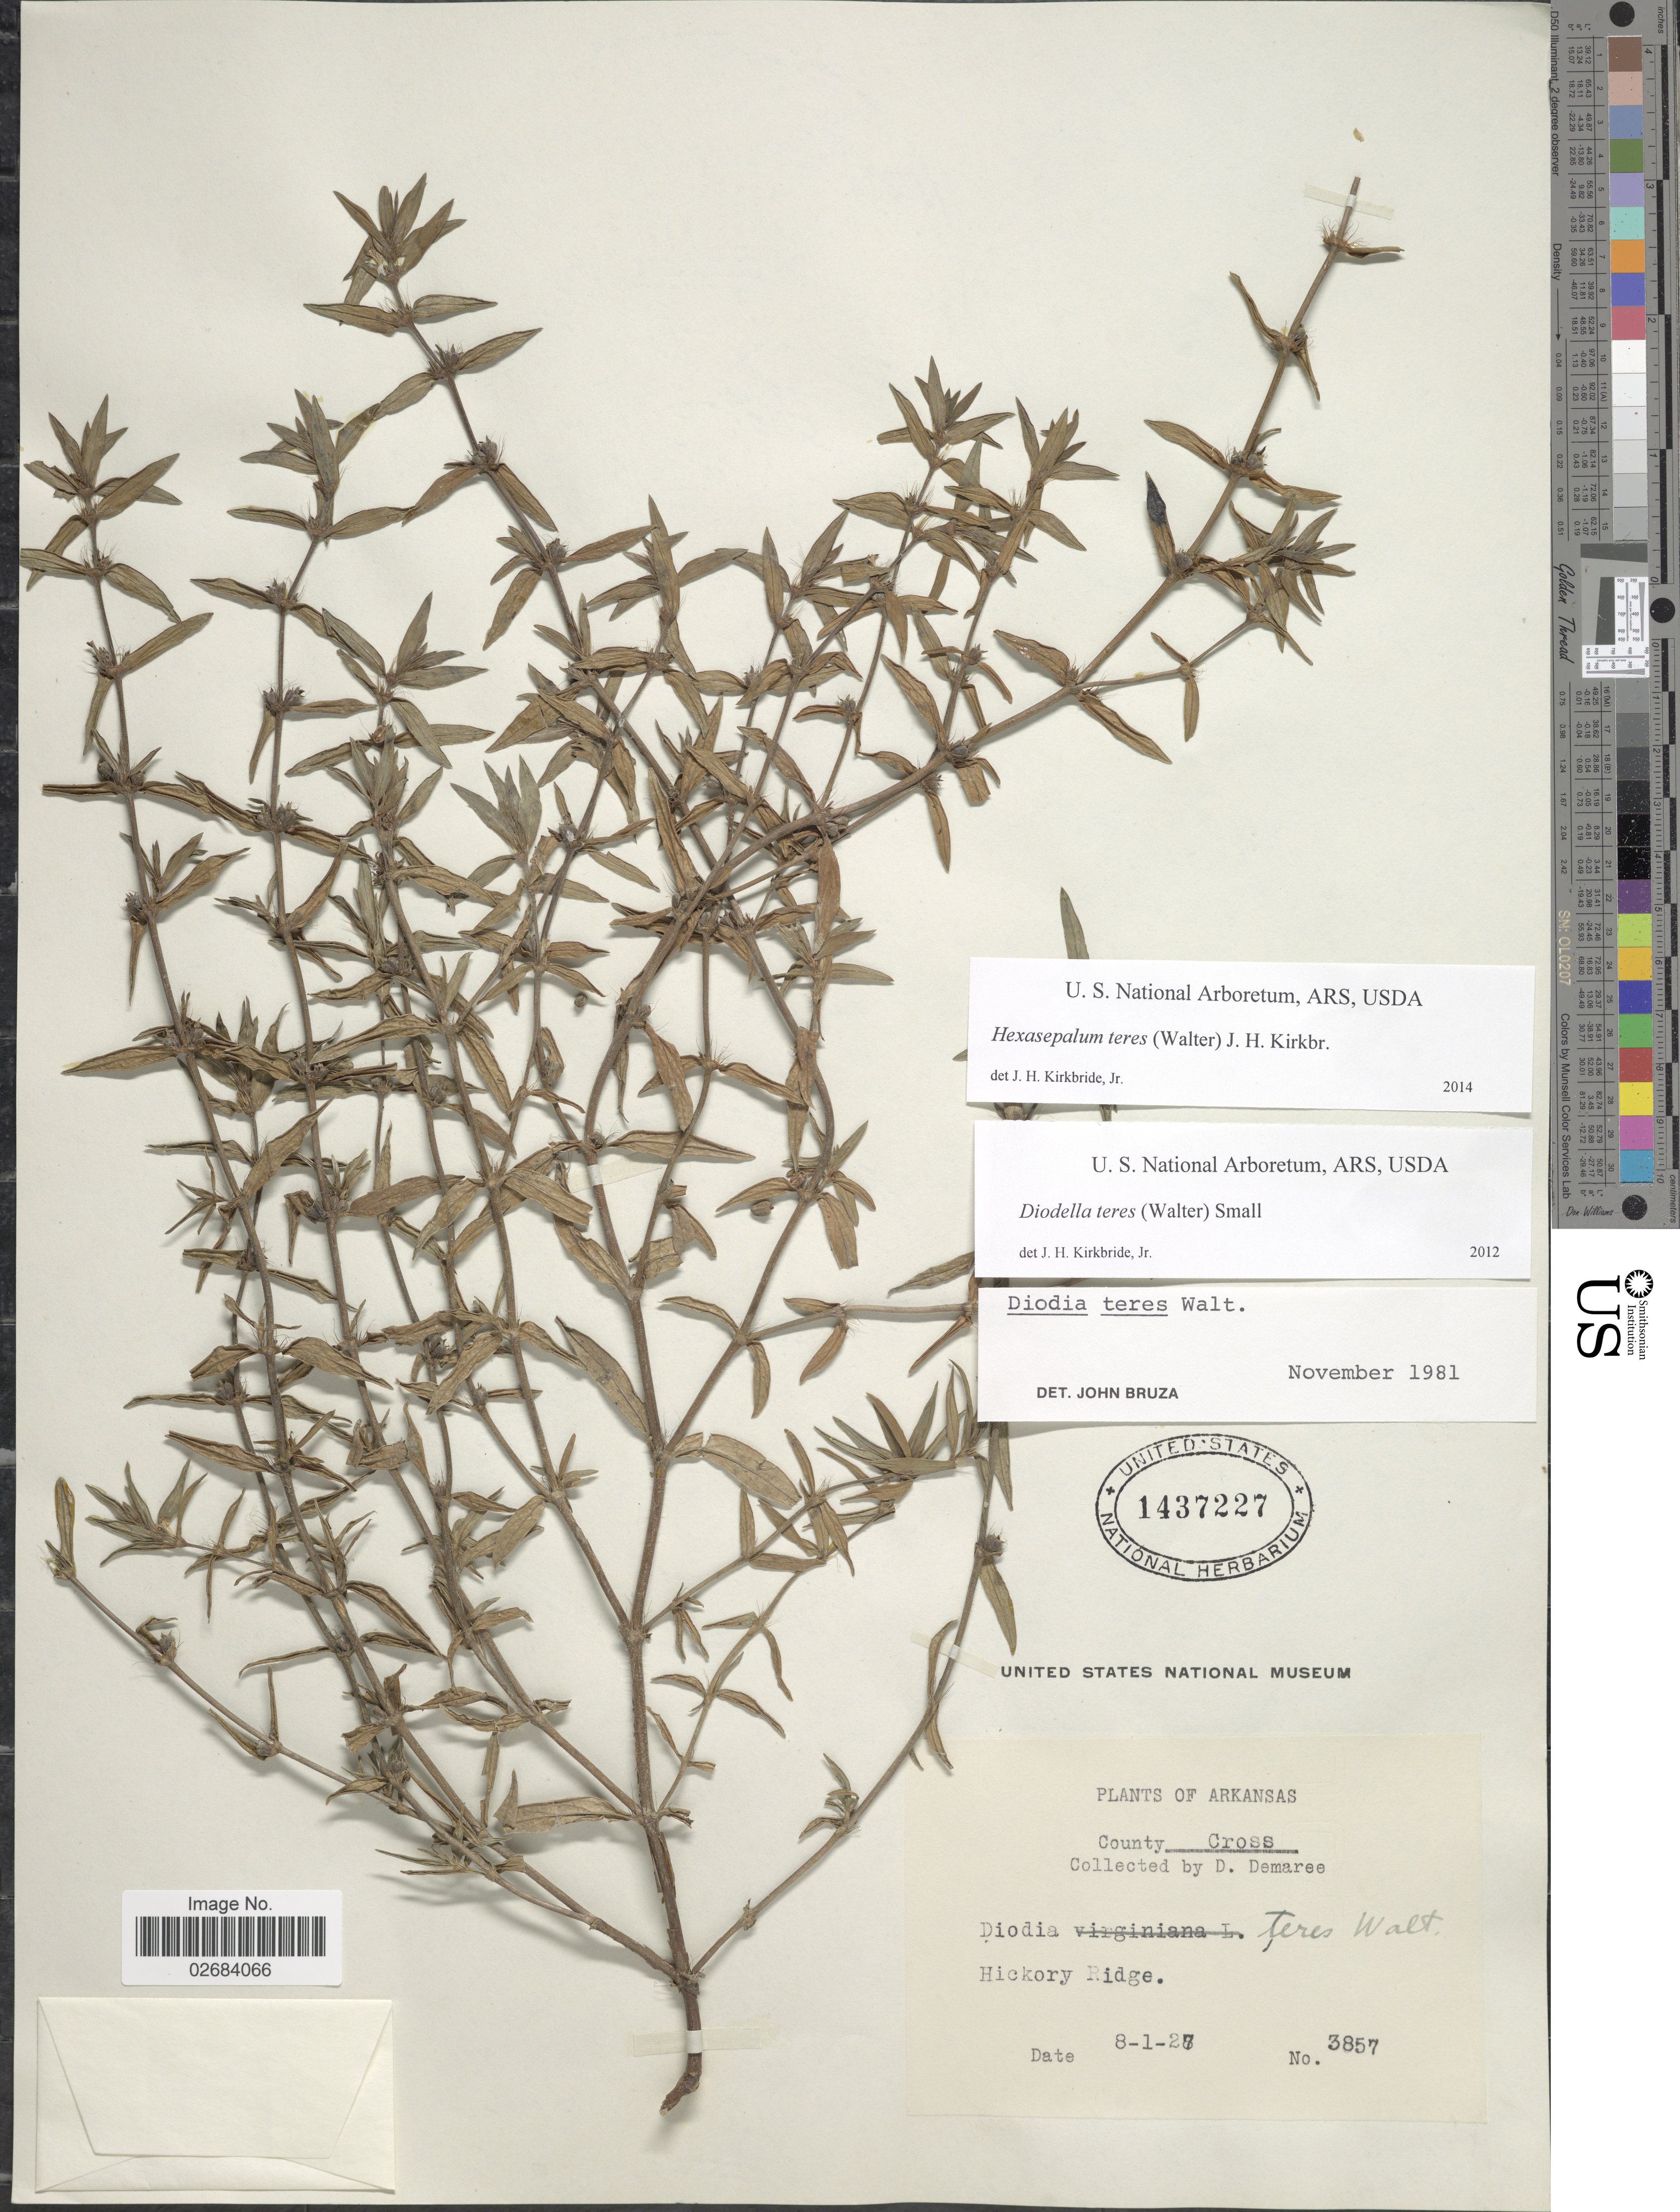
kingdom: Plantae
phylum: Tracheophyta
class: Magnoliopsida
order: Gentianales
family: Rubiaceae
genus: Diodia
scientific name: Diodia teres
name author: Walter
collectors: D. Demaree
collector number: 3857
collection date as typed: Transcribed d/m/y: 1/8/27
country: United States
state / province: Arkansas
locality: Hickory Ridge, County Cross.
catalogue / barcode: US 1437227